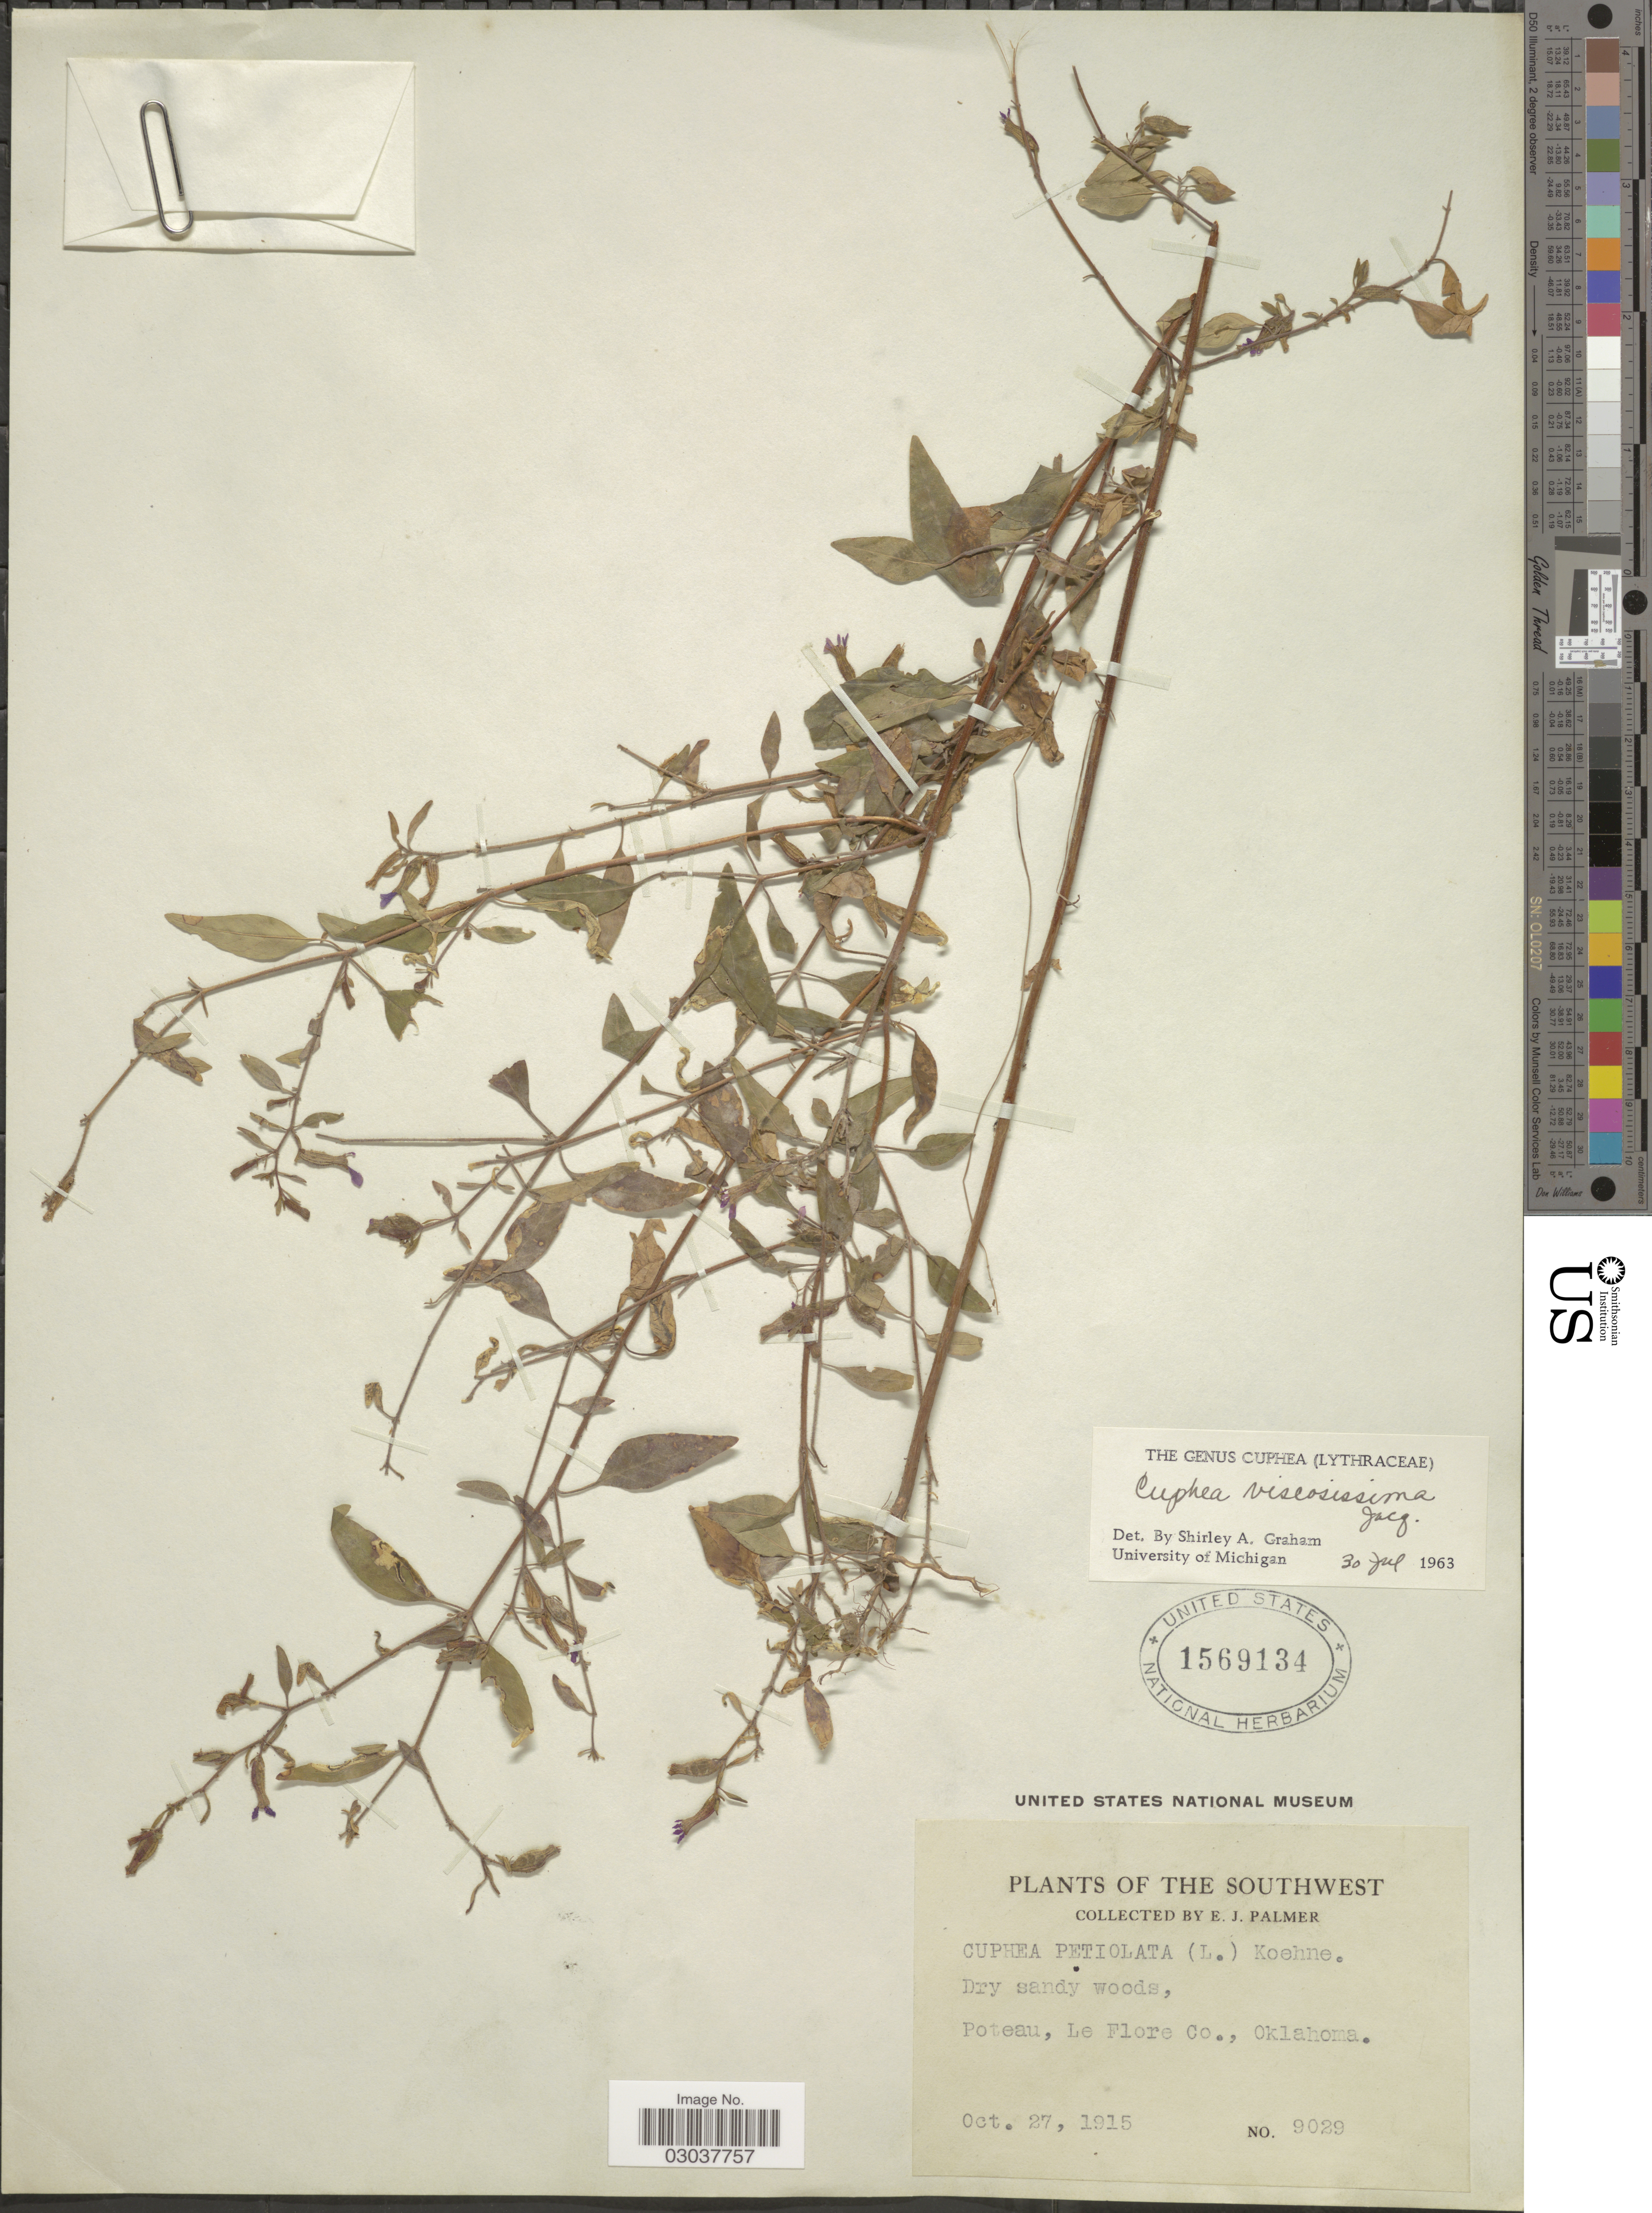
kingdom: Plantae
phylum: Tracheophyta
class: Magnoliopsida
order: Myrtales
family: Lythraceae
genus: Cuphea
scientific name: Cuphea viscosissima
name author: Jacq.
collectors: E. J. Palmer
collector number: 9029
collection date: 1915-10-27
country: United States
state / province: Oklahoma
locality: The Southwest. Poteau, Le Flore Co.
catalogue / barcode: US 1569134